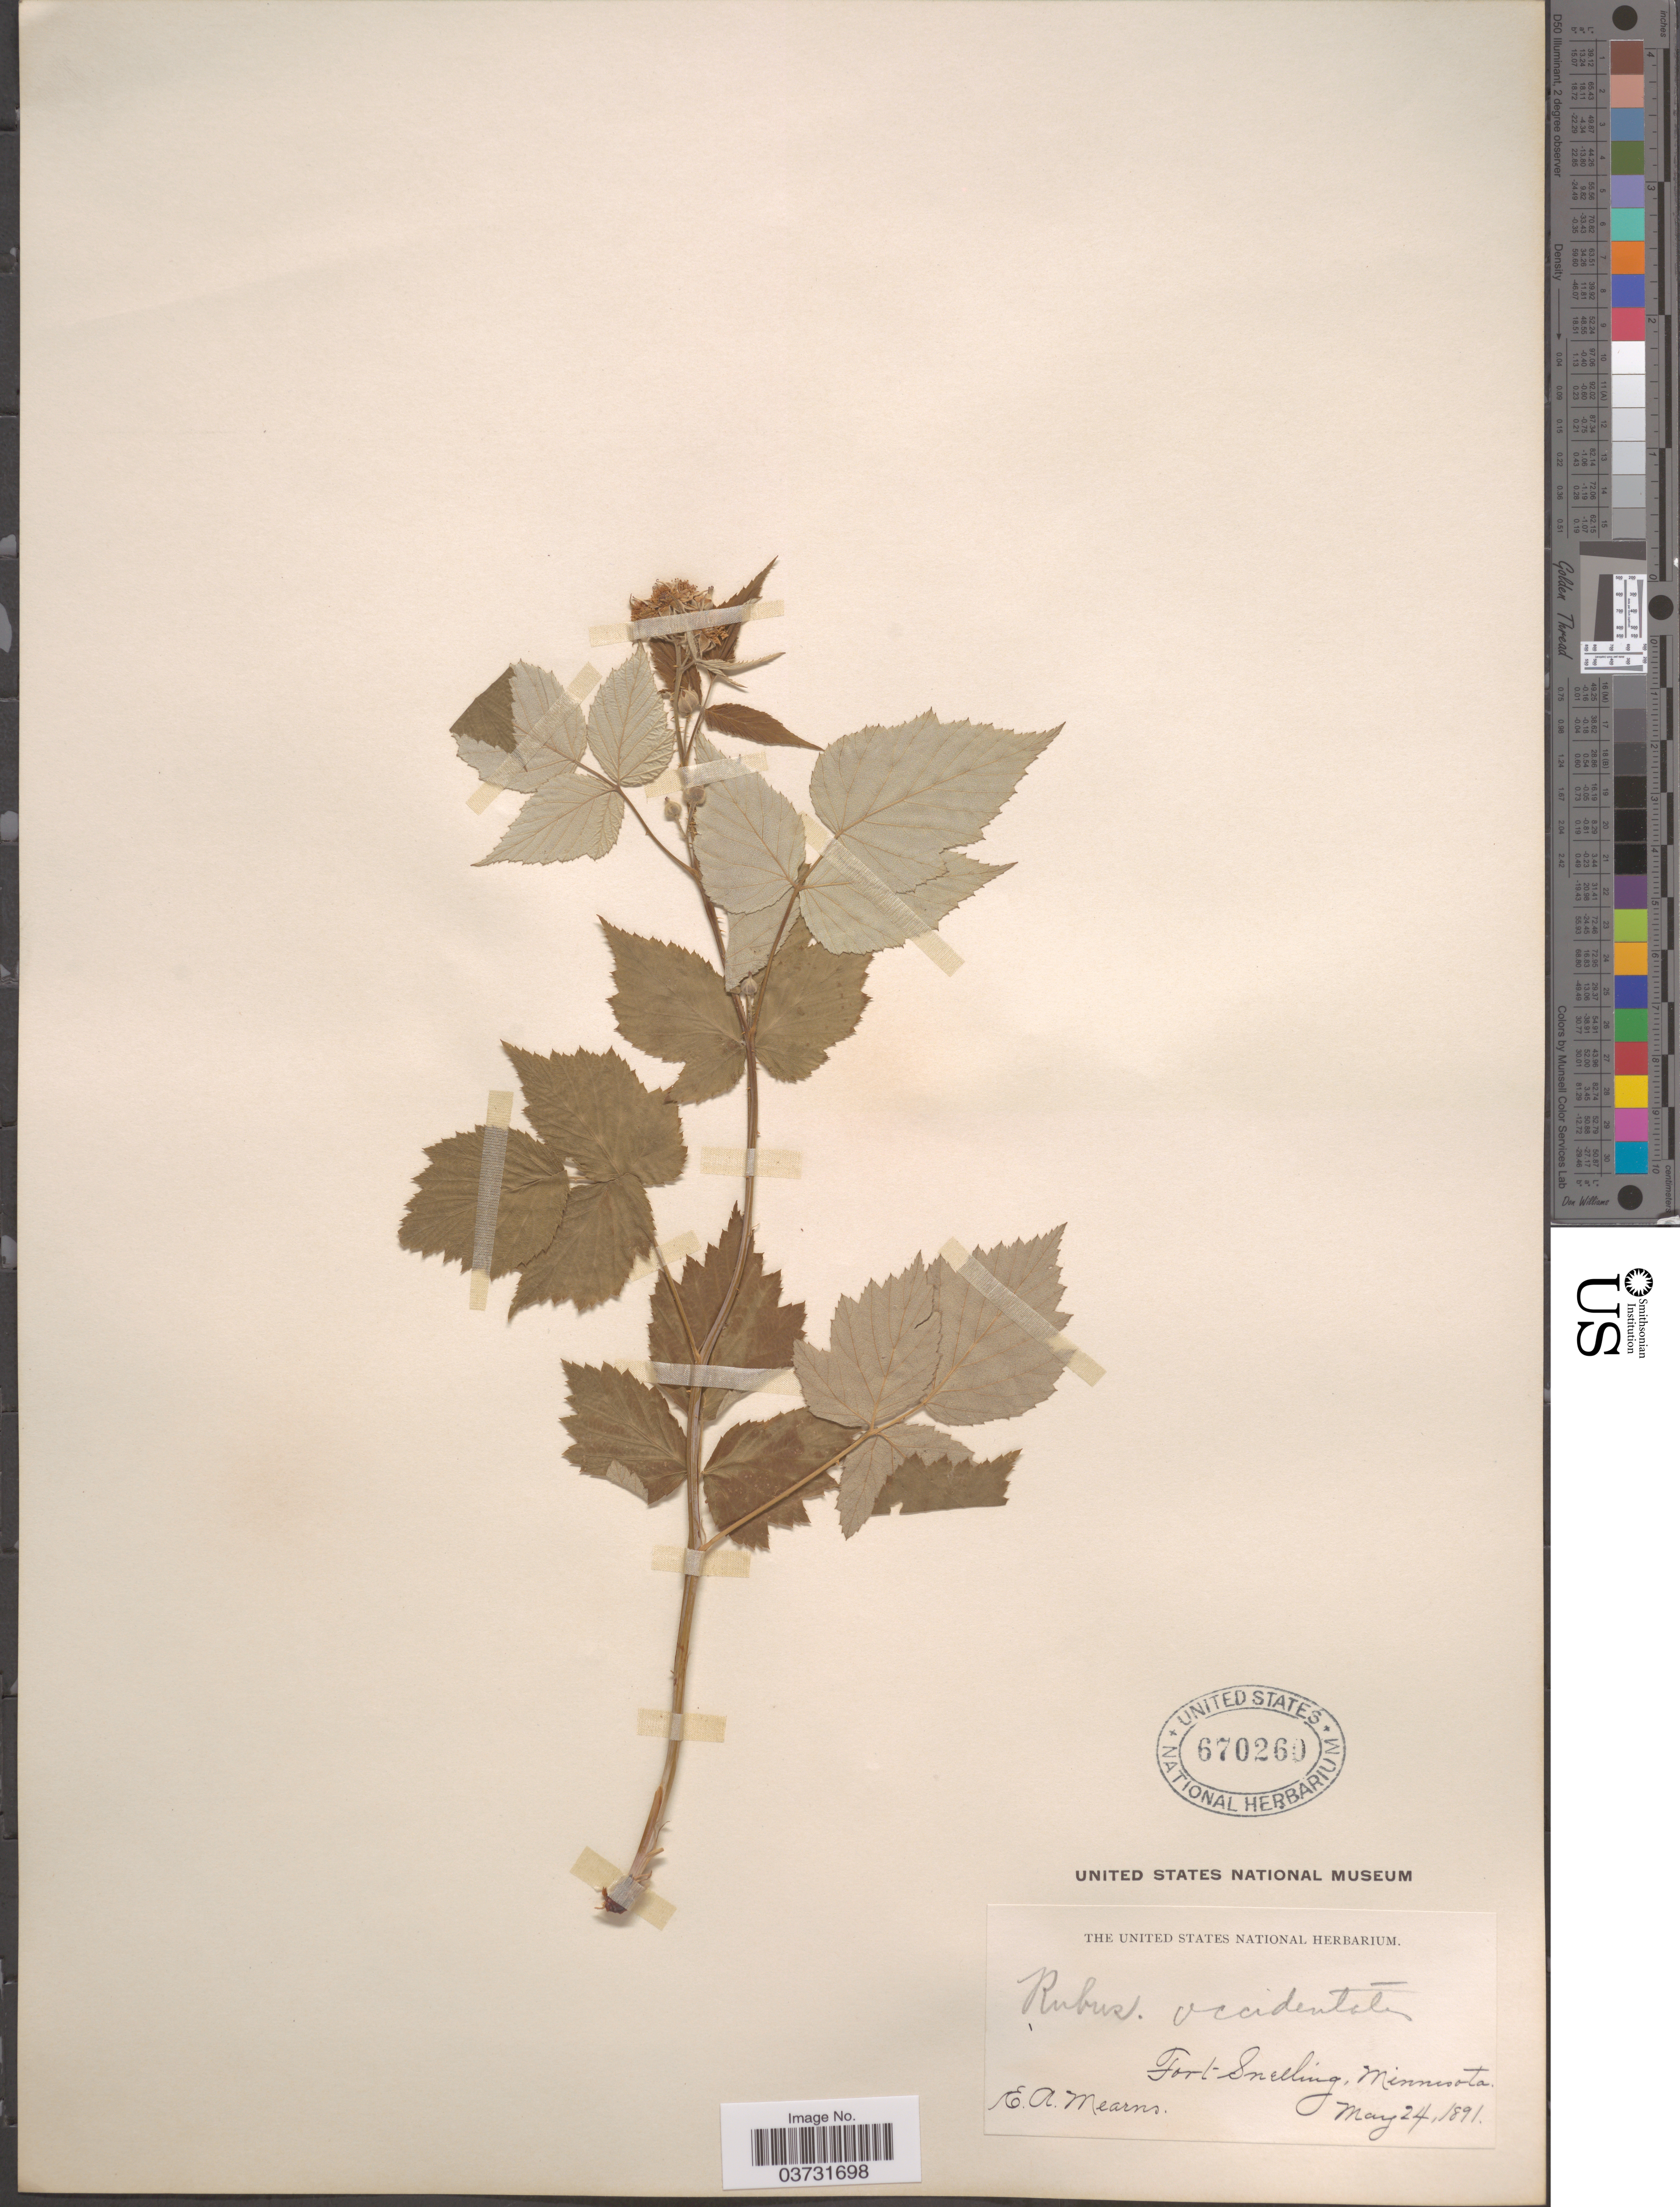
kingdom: Plantae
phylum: Tracheophyta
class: Magnoliopsida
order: Rosales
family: Rosaceae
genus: Rubus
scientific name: Rubus occidentalis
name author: L.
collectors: E. A. Mearns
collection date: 1891-05-24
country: United States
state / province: Minnesota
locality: Fort Snelling.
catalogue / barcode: US 670260